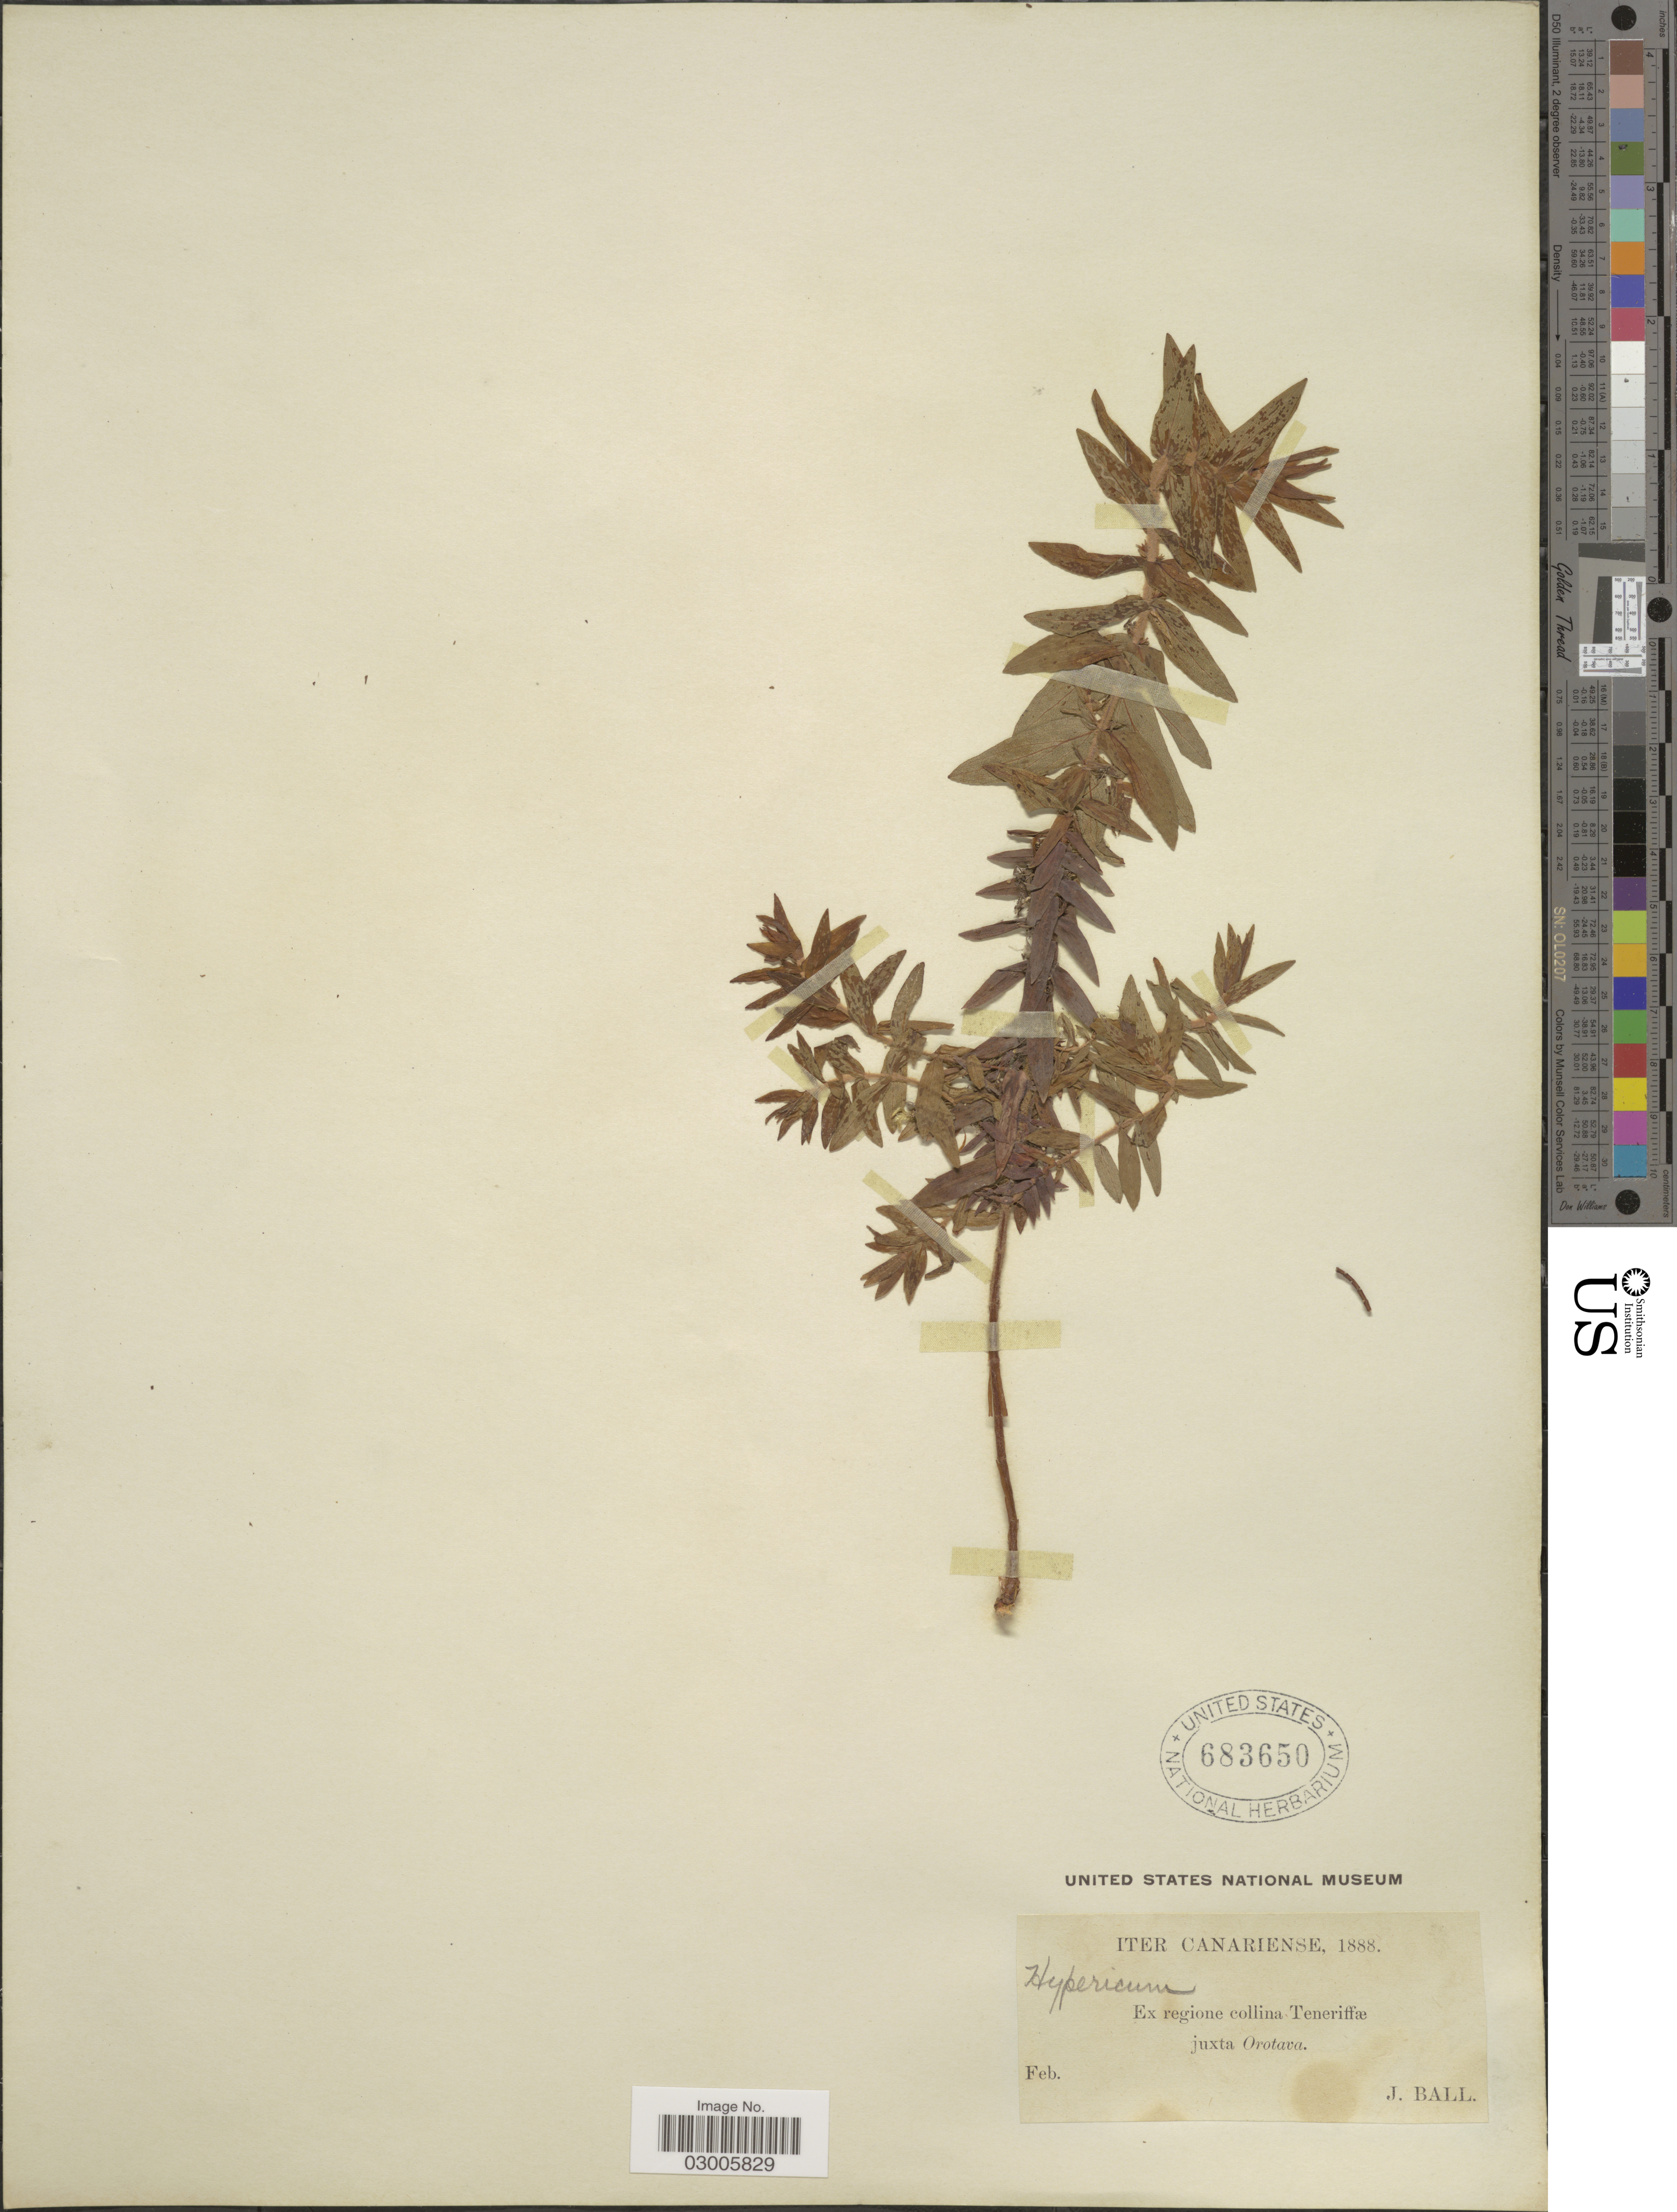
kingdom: Plantae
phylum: Tracheophyta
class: Magnoliopsida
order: Malpighiales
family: Hypericaceae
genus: Hypericum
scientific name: Hypericum sp.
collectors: J. Ball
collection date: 1888-02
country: Spain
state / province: Canarias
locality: Ex regione collina Teneriffæ juxta Orotava.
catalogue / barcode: US 683650